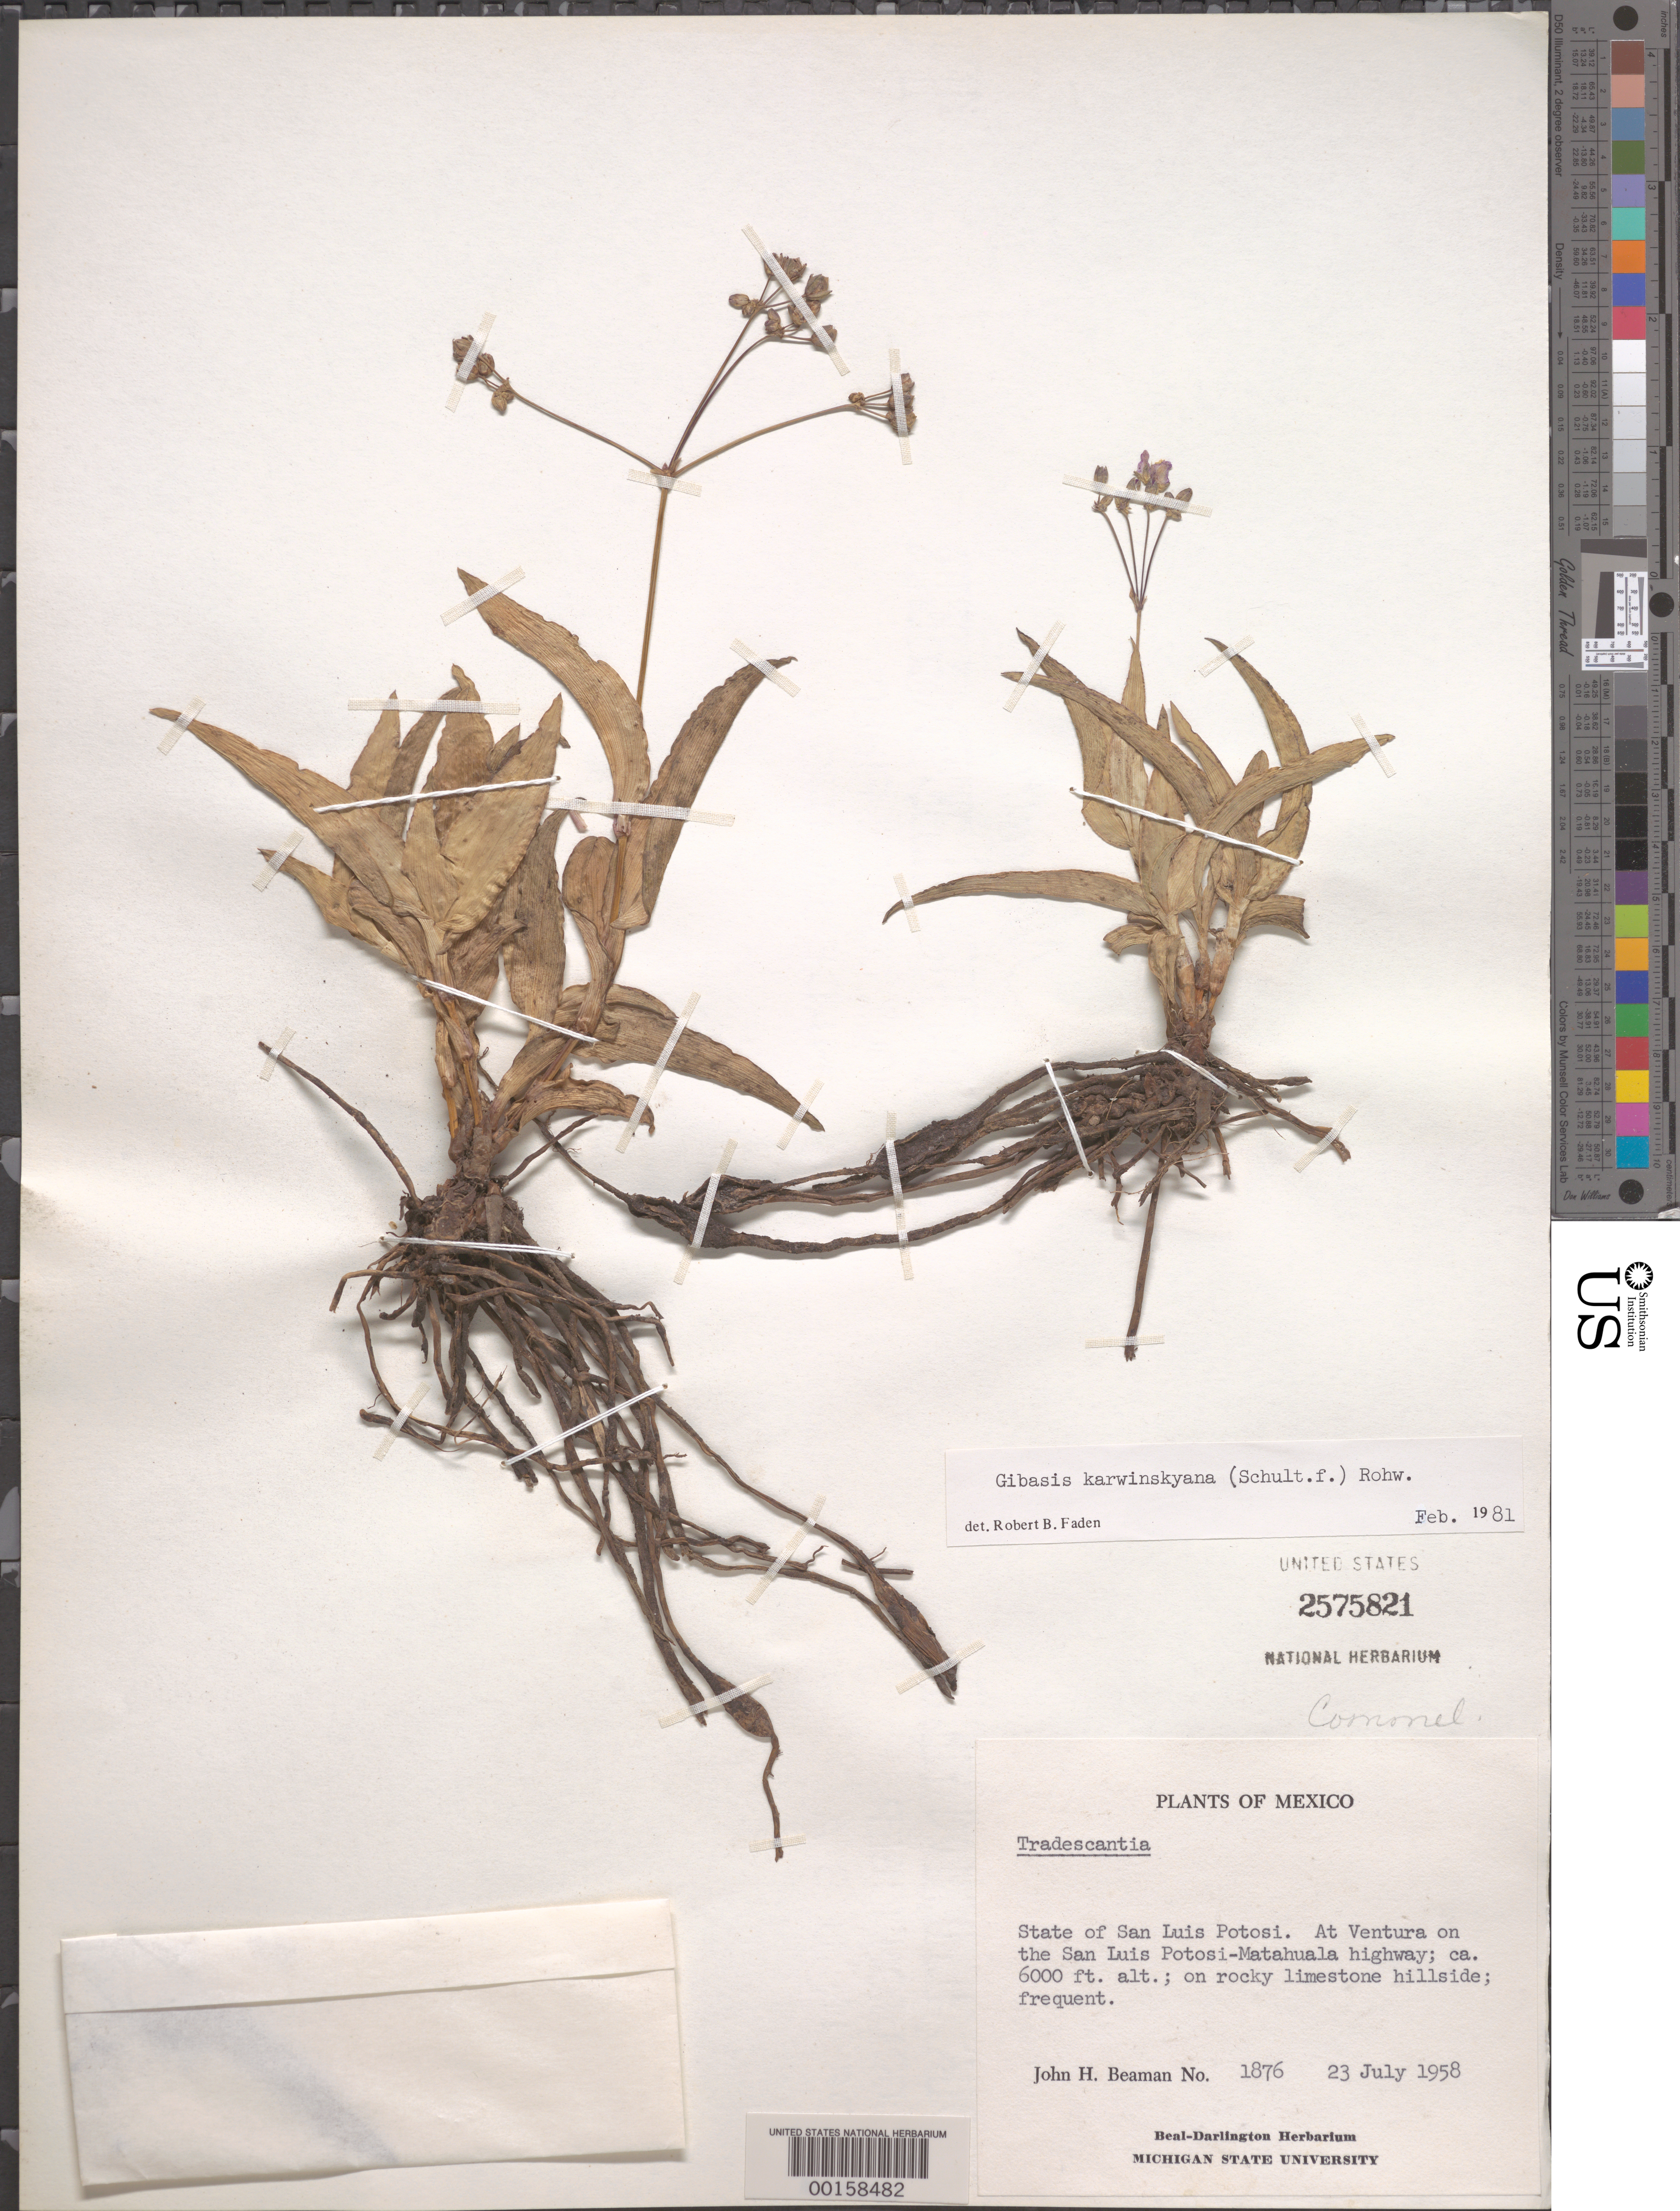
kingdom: Plantae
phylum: Tracheophyta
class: Liliopsida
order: Commelinales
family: Commelinaceae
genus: Gibasis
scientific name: Gibasis karwinskyana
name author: (Schult. & Schult. f.) Rohweder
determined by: Faden, Robert B., (US), Smithsonian Institution - National Museum of Natural History (UNITED STATES)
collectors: J. H. Beaman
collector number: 1876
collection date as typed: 23 Jul 1958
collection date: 1958-07-23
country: Mexico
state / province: San Luis Potosí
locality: Ventura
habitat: Rocky limestone hillside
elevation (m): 1830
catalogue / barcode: US 2575821